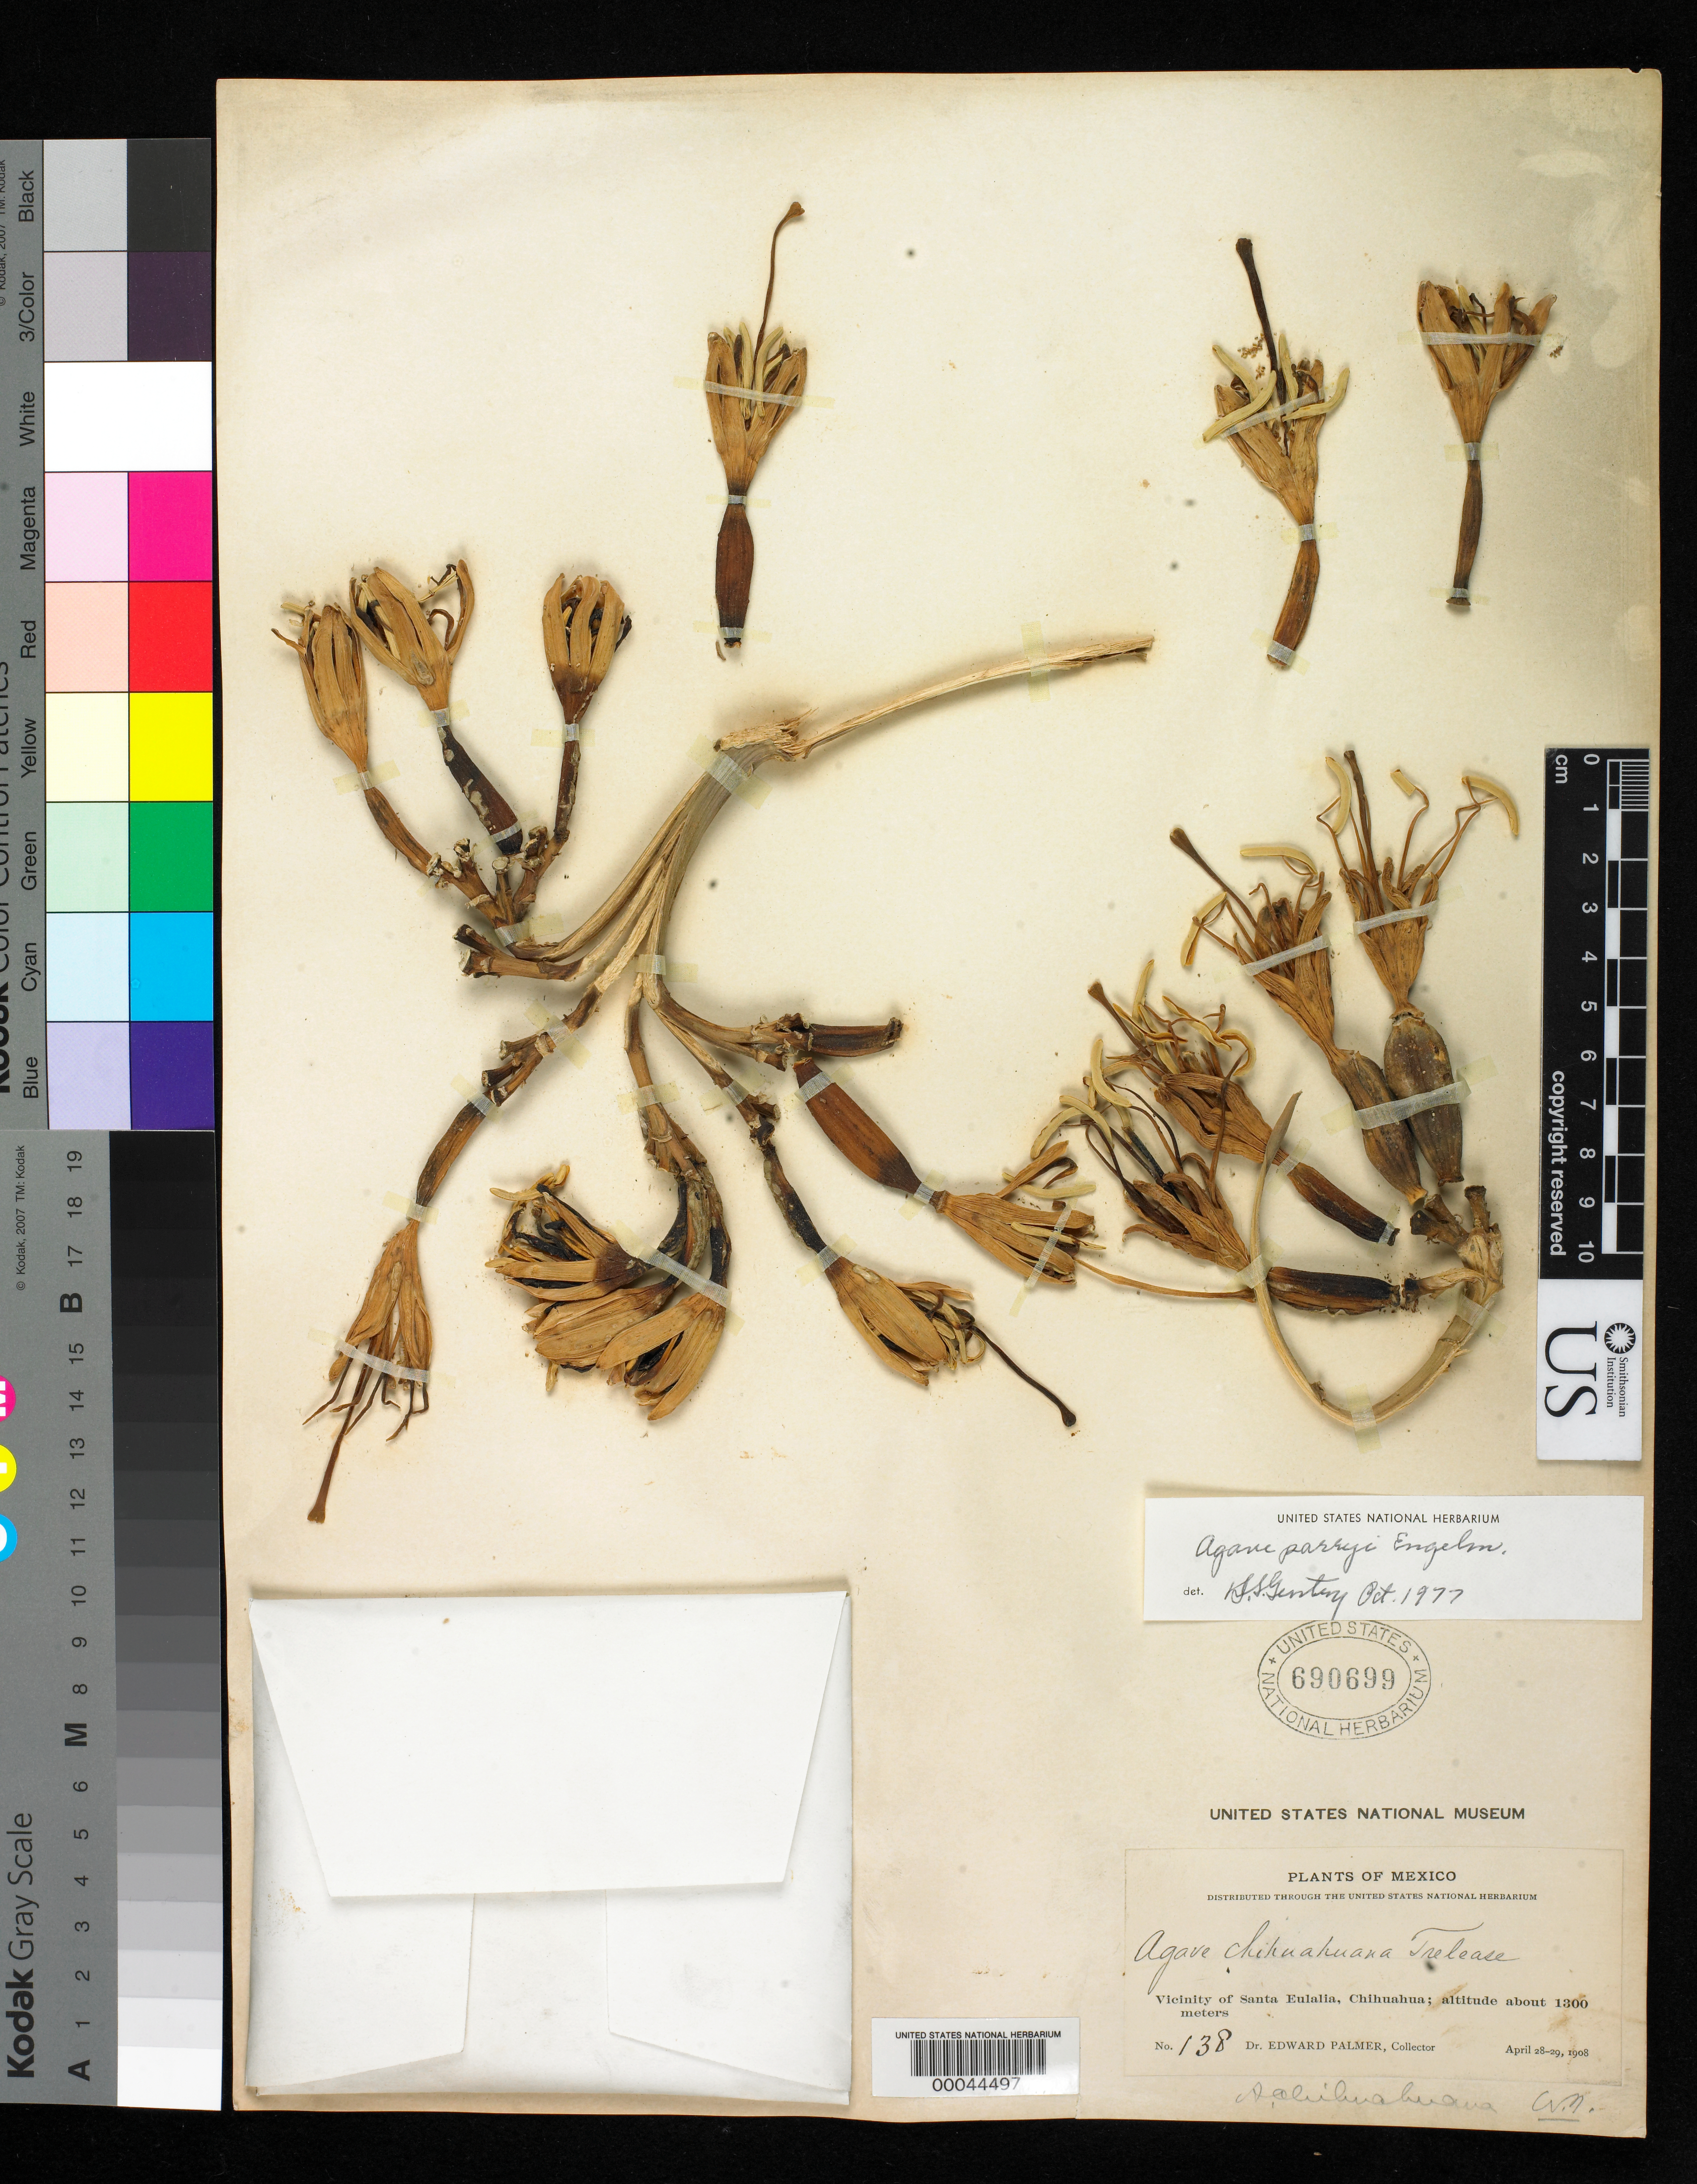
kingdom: Plantae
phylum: Tracheophyta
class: Liliopsida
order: Asparagales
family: Asparagaceae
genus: Agave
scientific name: Agave parryi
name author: Engelm.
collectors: E. Palmer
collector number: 138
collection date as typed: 28 Apr 1908 to 29 Apr 1908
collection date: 1908-04-28/1908-04-29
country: Mexico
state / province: Chihuahua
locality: Santa Eulalia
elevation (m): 1300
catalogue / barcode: US 690699